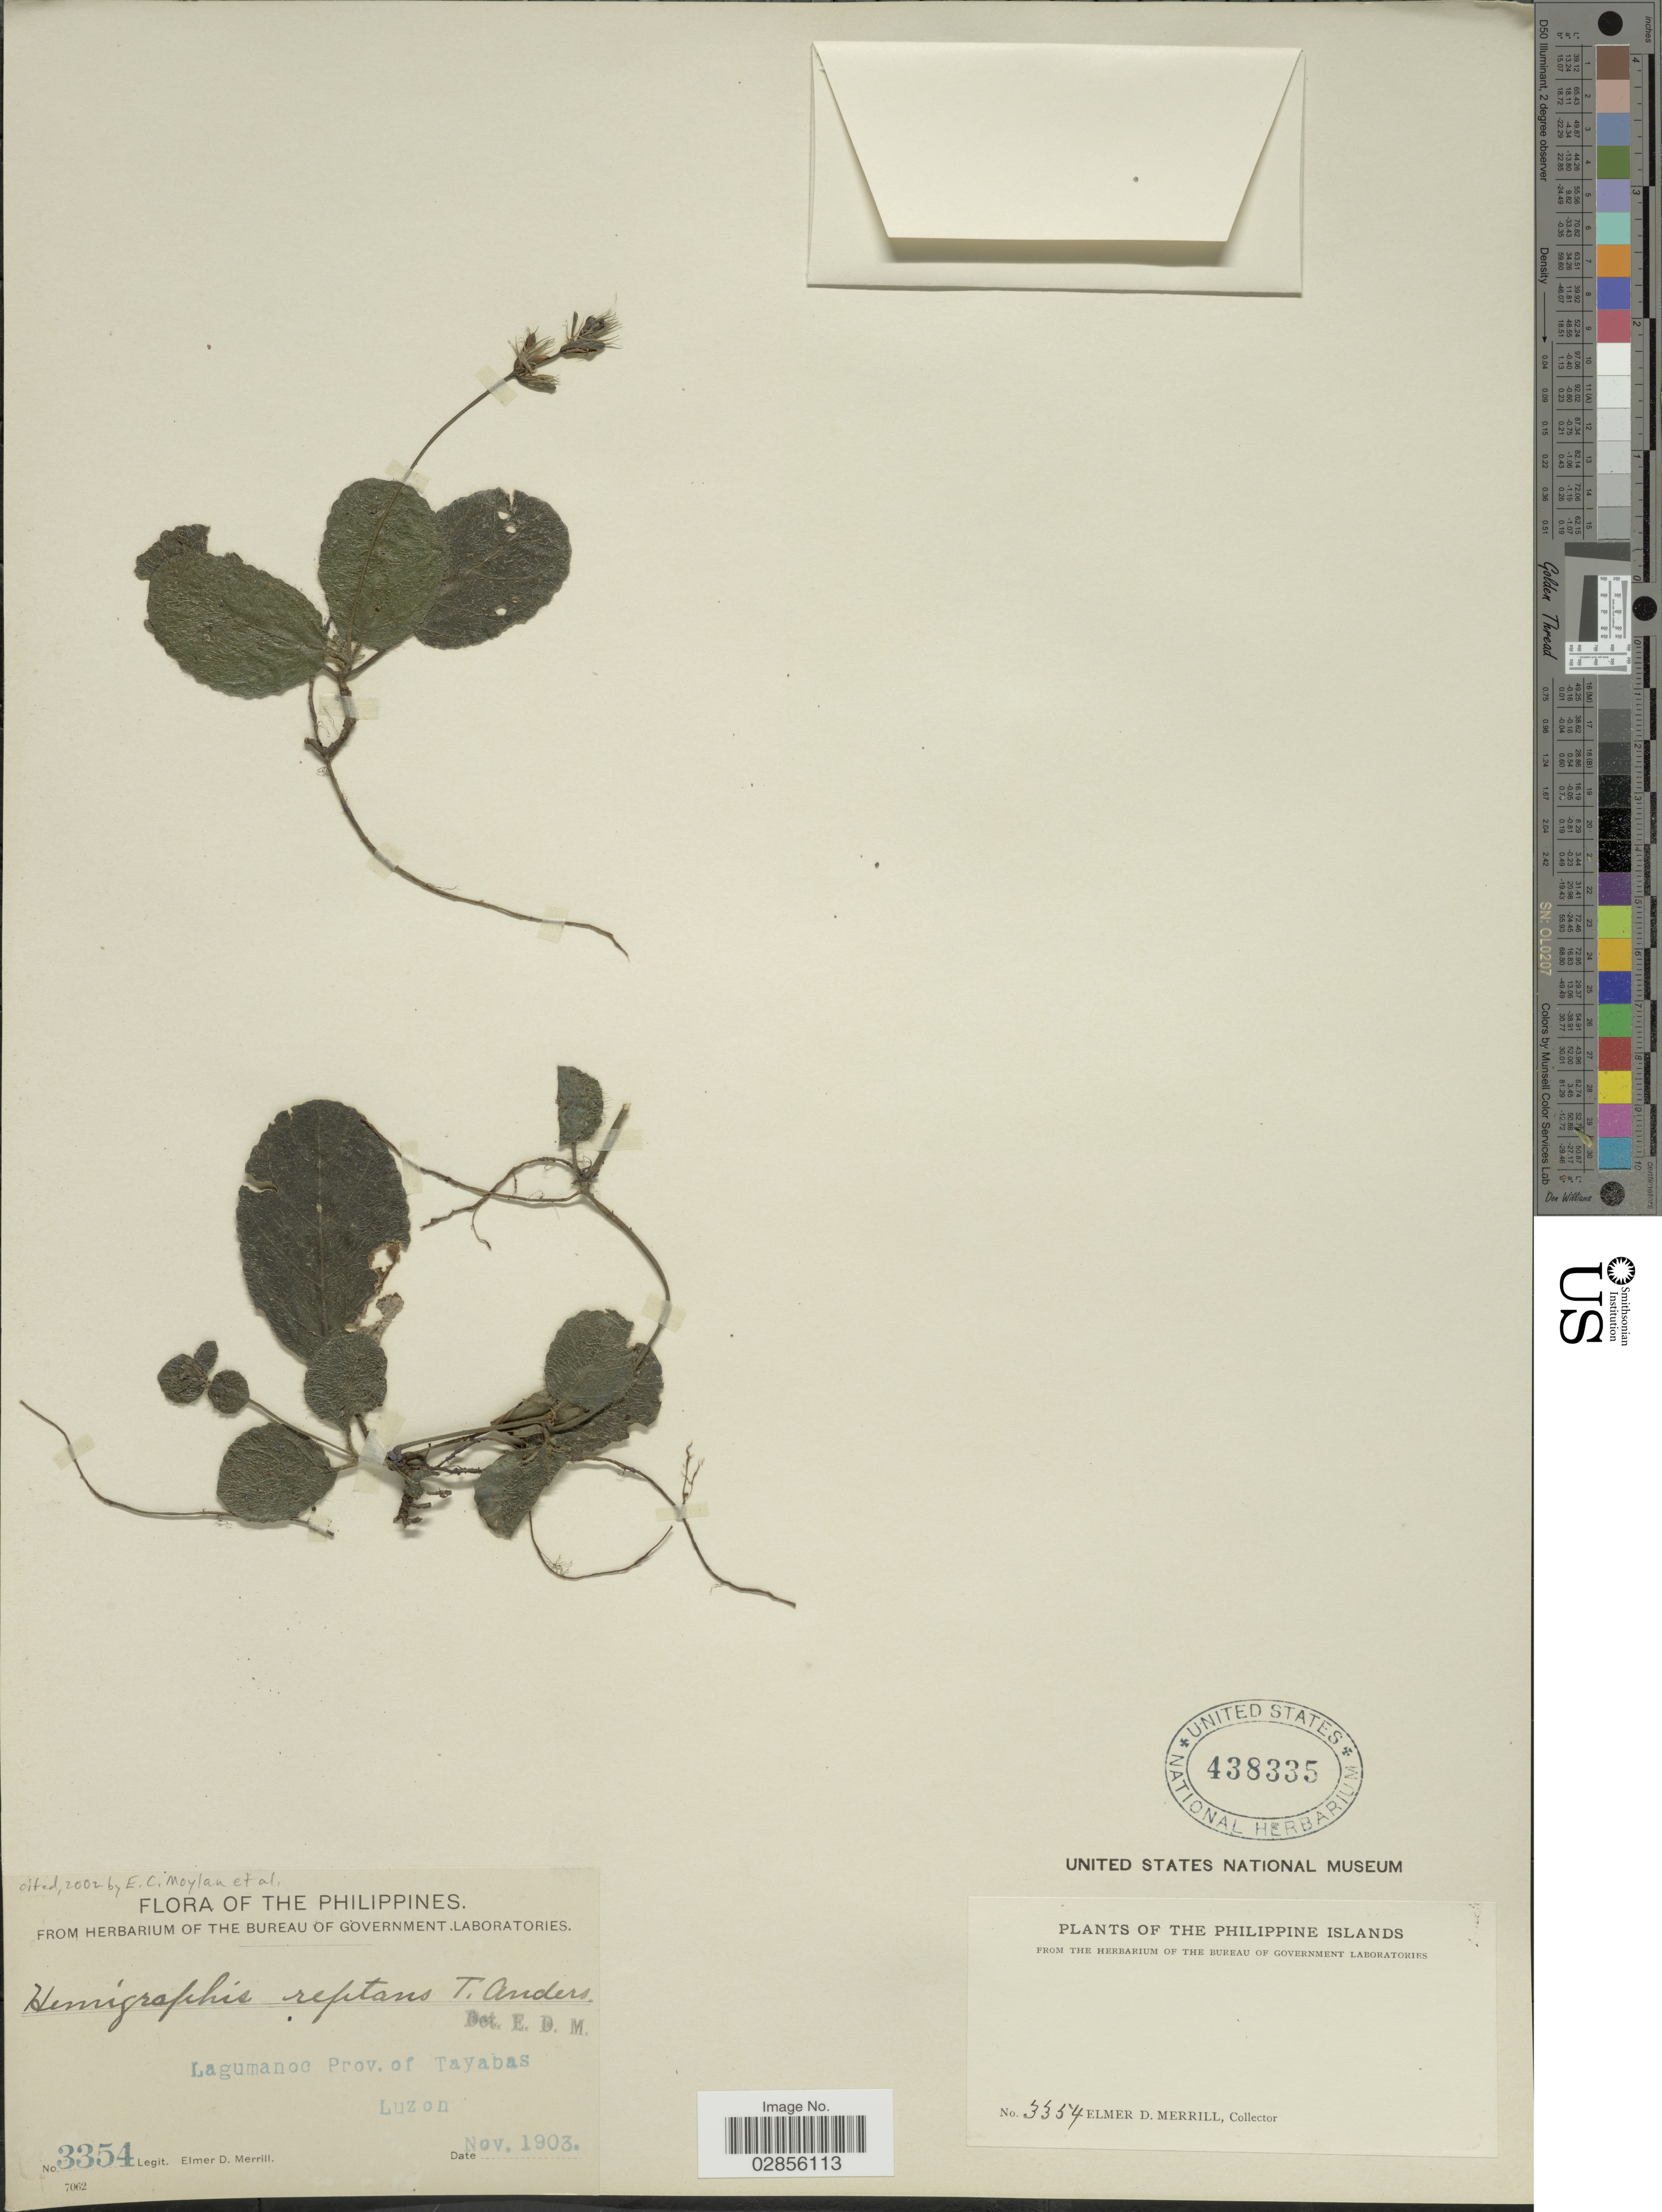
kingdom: Plantae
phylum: Tracheophyta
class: Magnoliopsida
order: Lamiales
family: Acanthaceae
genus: Hemigraphis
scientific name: Hemigraphis reptans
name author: (G. Forst.) T. Anderson ex Hemsl.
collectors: E. D. Merrill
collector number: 3354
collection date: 1903-11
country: Philippines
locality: Lagumanoc Prov. of Tayabas. Luzon.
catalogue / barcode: US 438335